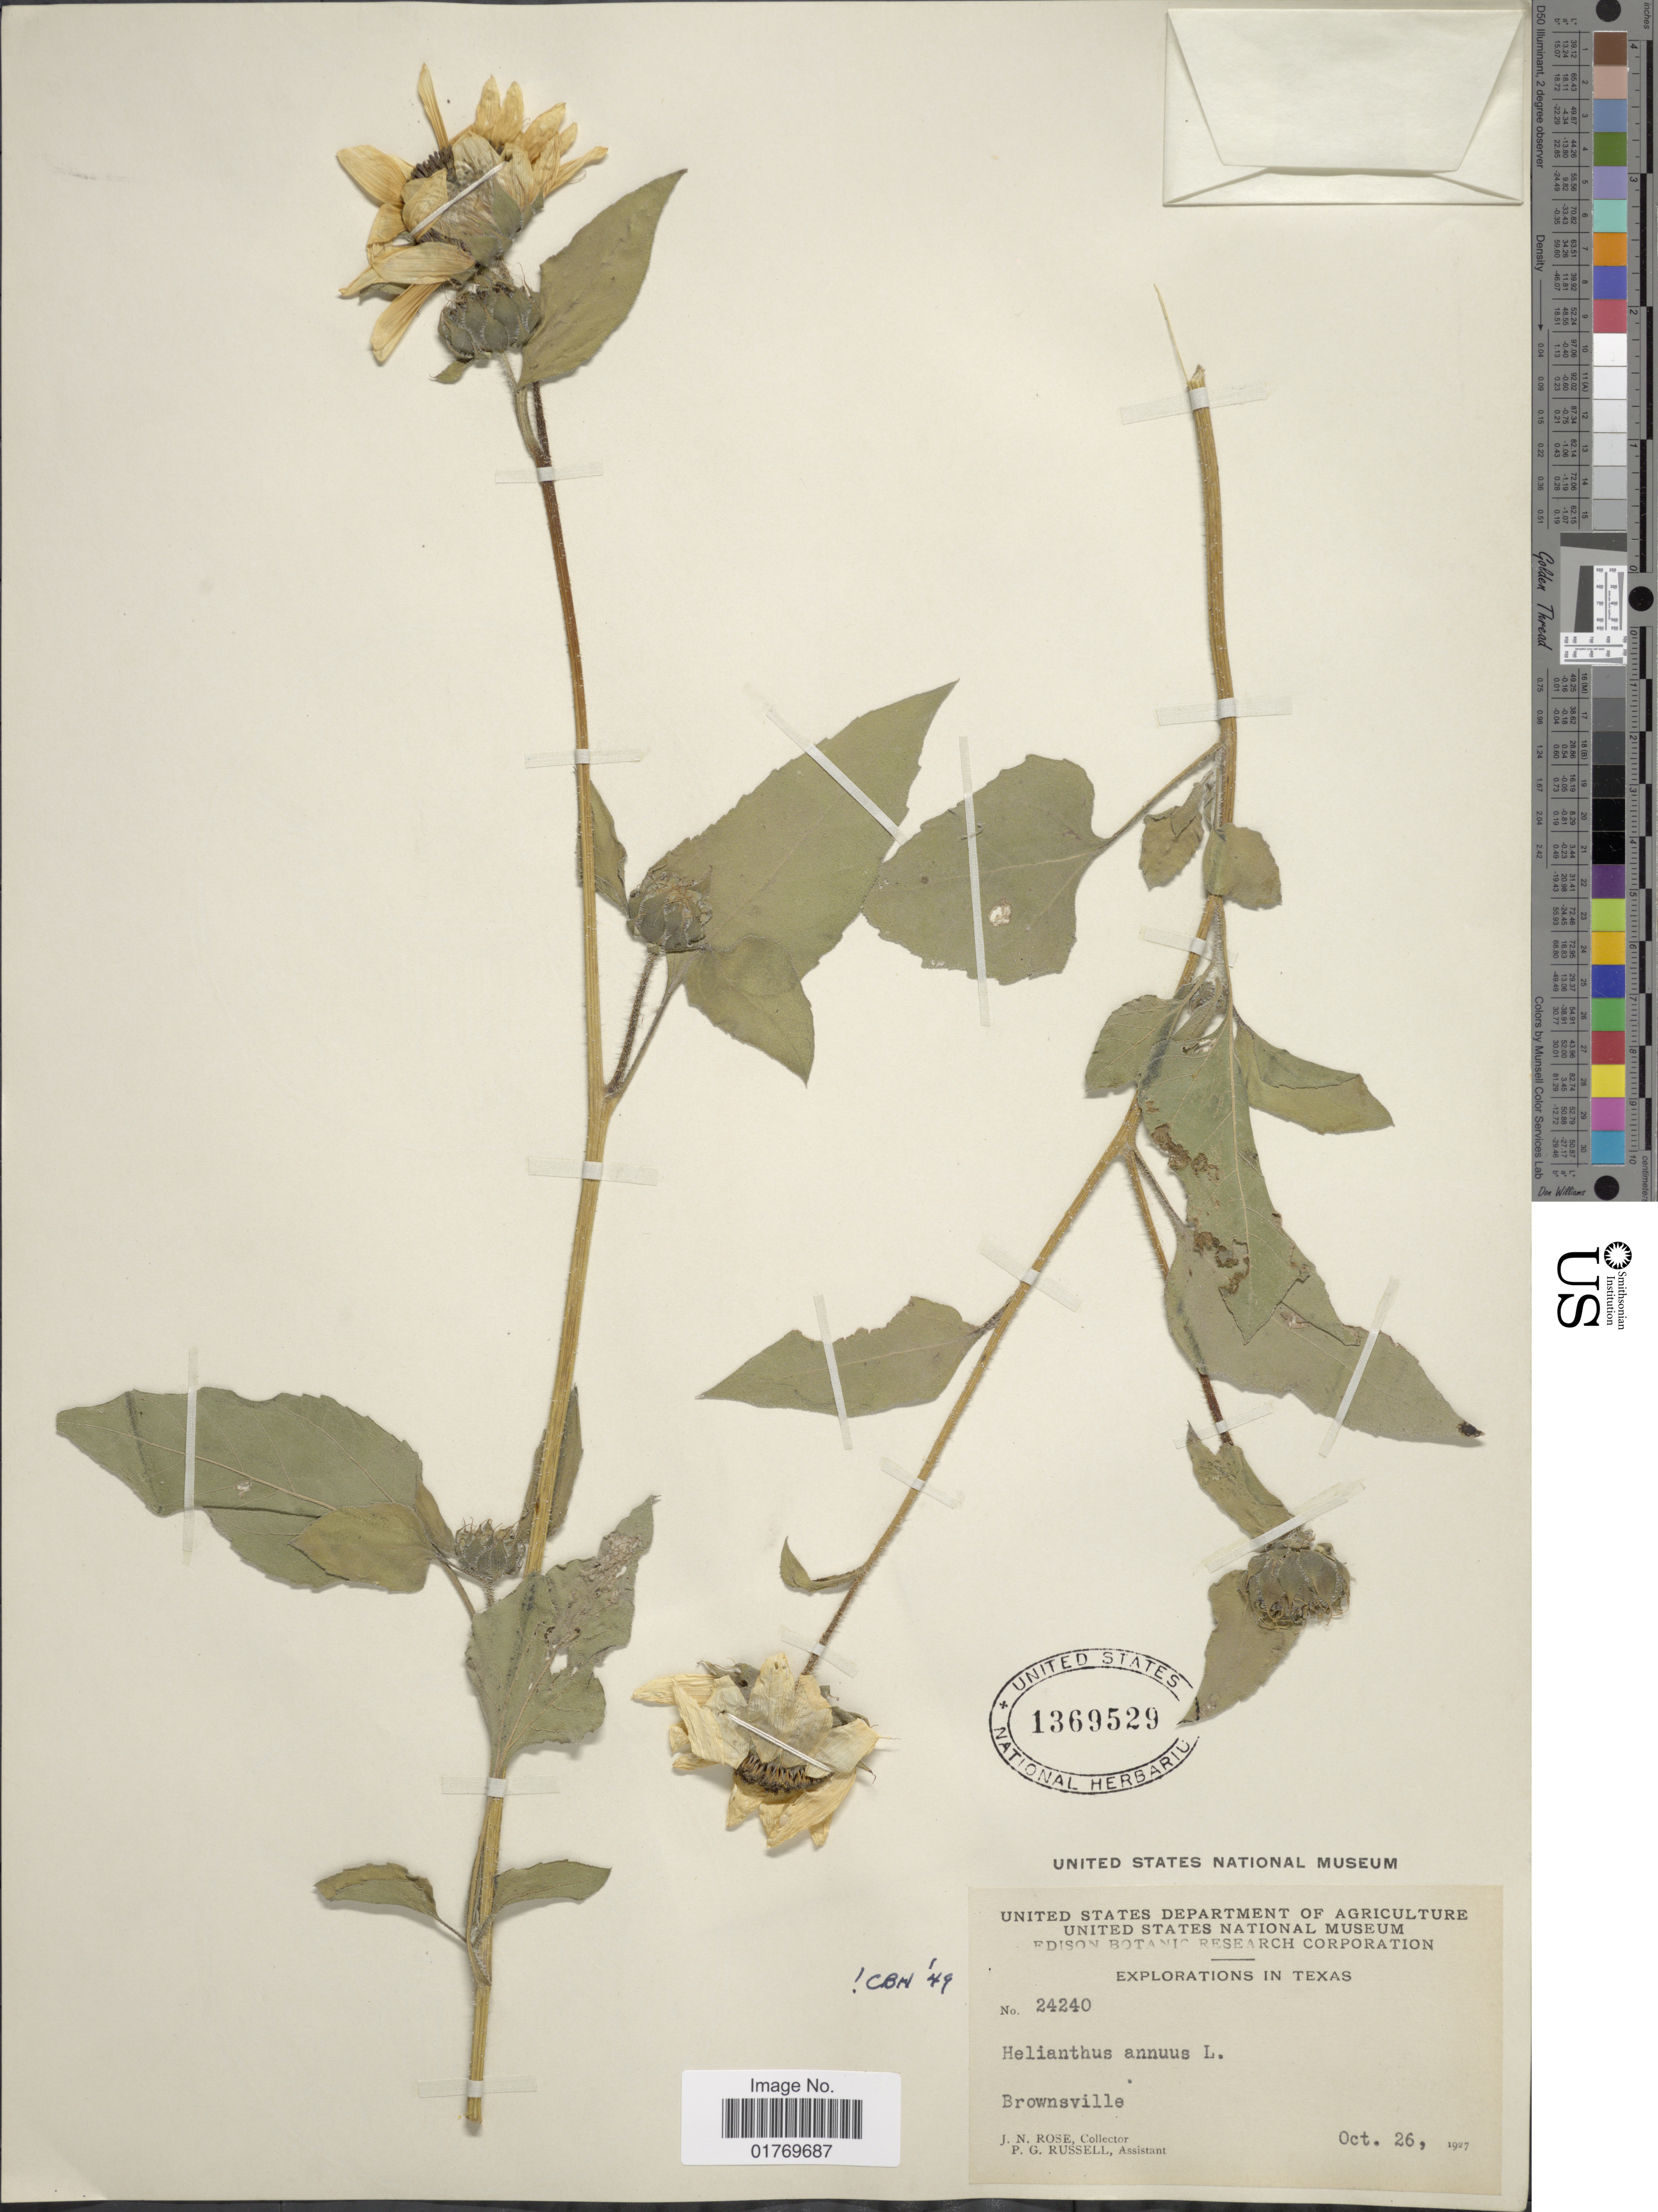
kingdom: Plantae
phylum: Tracheophyta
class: Magnoliopsida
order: Asterales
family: Asteraceae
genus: Helianthus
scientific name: Helianthus annuus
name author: L.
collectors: J. N. Rose & P. G. Russell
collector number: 24240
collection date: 1927-10-26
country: United States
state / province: Texas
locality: Brownsville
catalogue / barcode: US 1369529